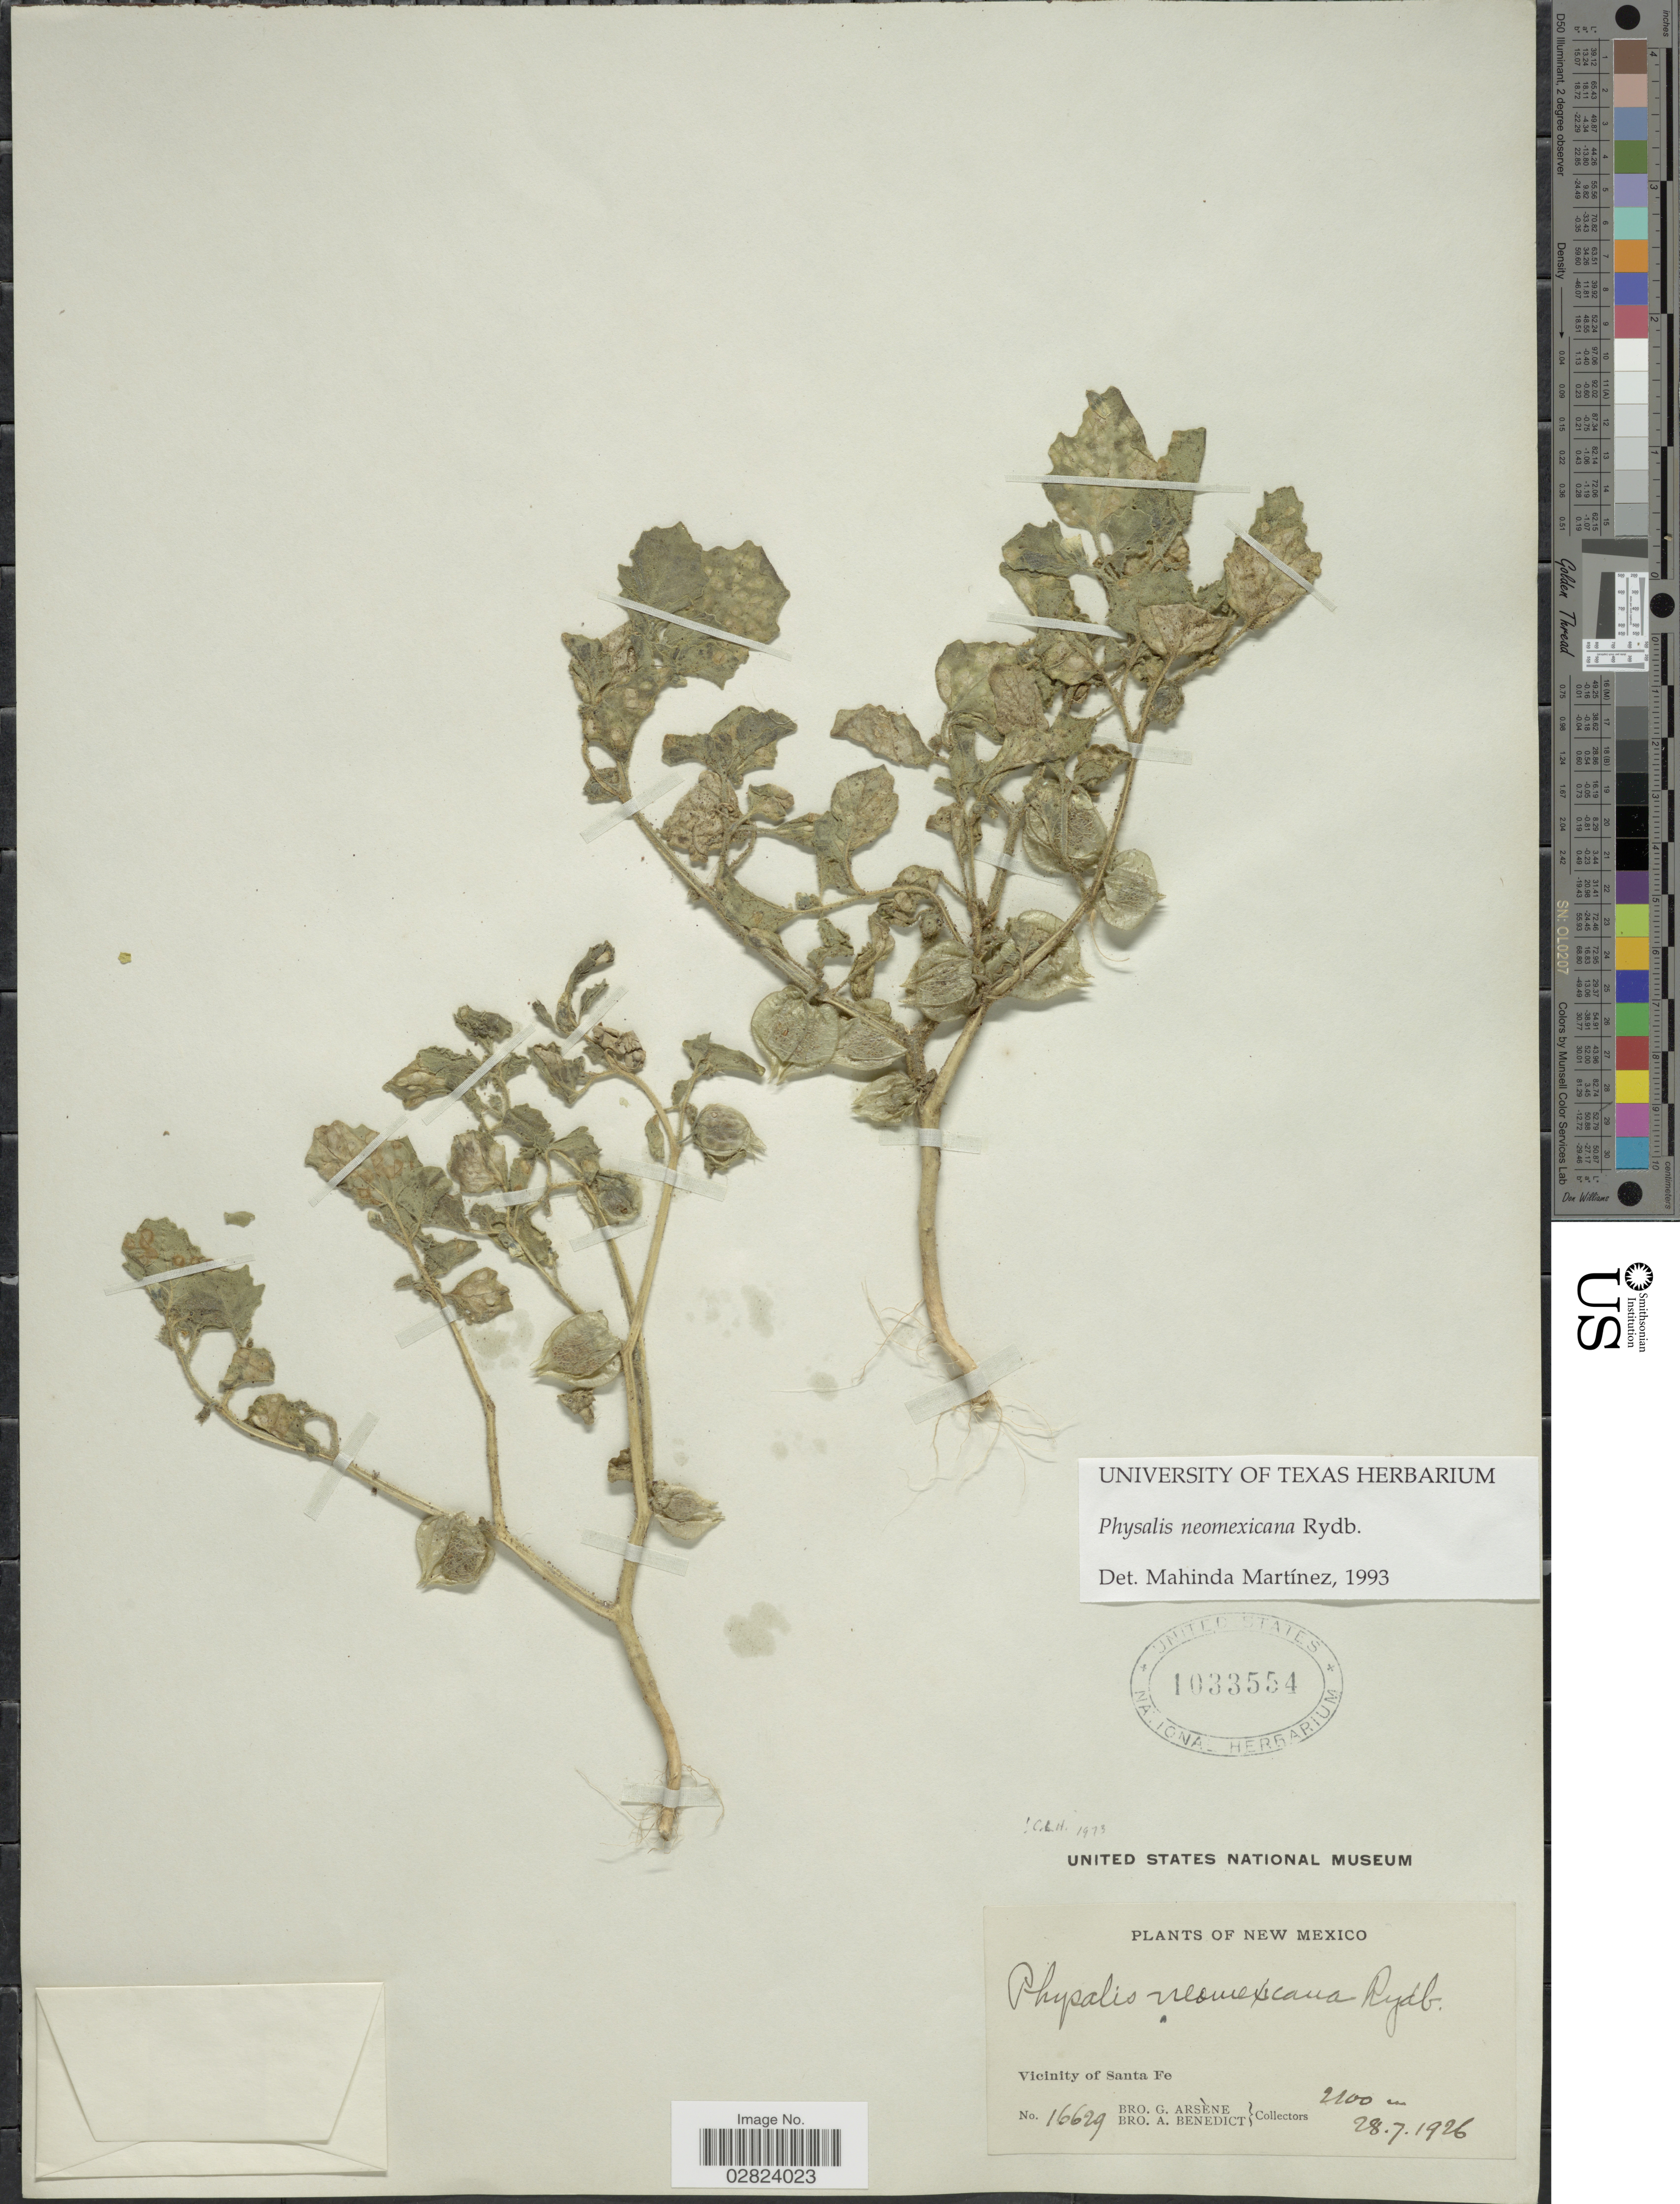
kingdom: Plantae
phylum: Tracheophyta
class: Magnoliopsida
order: Solanales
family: Solanaceae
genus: Physalis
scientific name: Physalis neomexicana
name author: Rydb.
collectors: Bro. G. Arsène & Bro. A. Benedict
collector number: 16629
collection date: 1926-07-28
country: United States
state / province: New Mexico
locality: Vicinity of Santa Fe.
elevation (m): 2100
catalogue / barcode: US 1033554